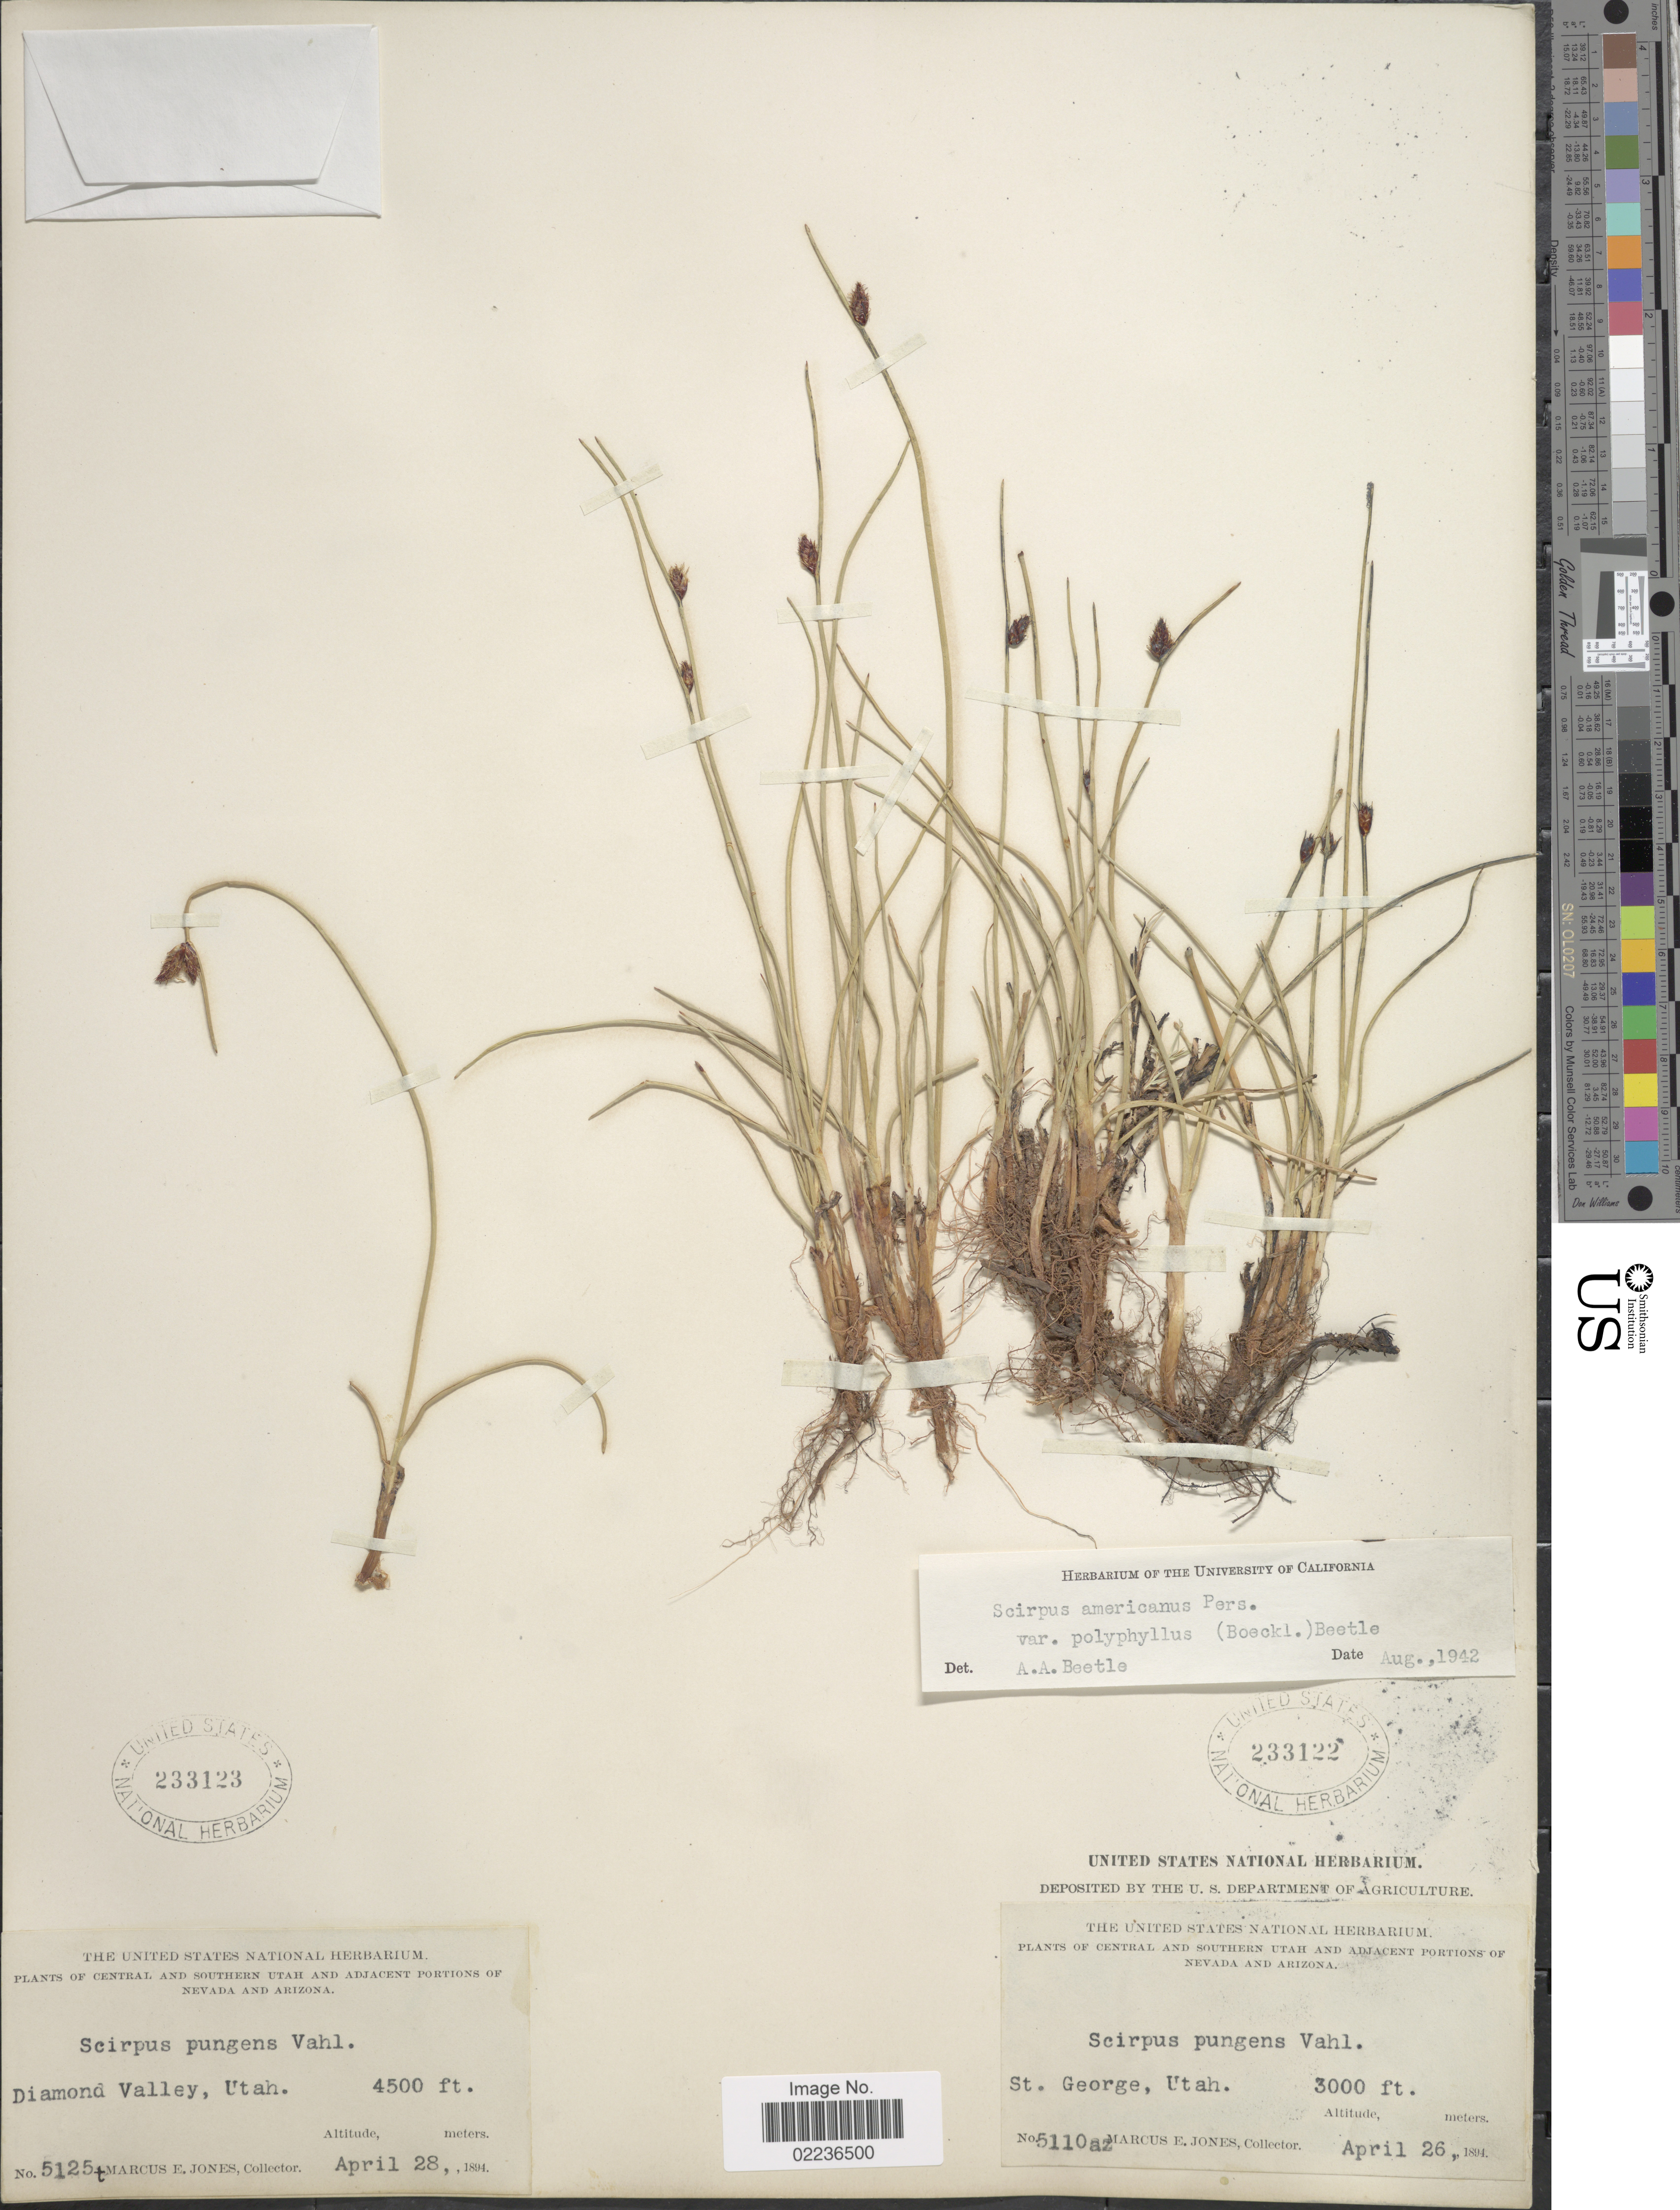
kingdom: Plantae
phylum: Tracheophyta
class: Liliopsida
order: Poales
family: Cyperaceae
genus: Schoenoplectus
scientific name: Schoenoplectus pungens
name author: (Vahl) Palla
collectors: M. E. Jones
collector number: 5110az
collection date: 1894-04-26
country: United States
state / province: Utah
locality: Central and Southern Utah, St. George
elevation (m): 914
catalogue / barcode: US 233122